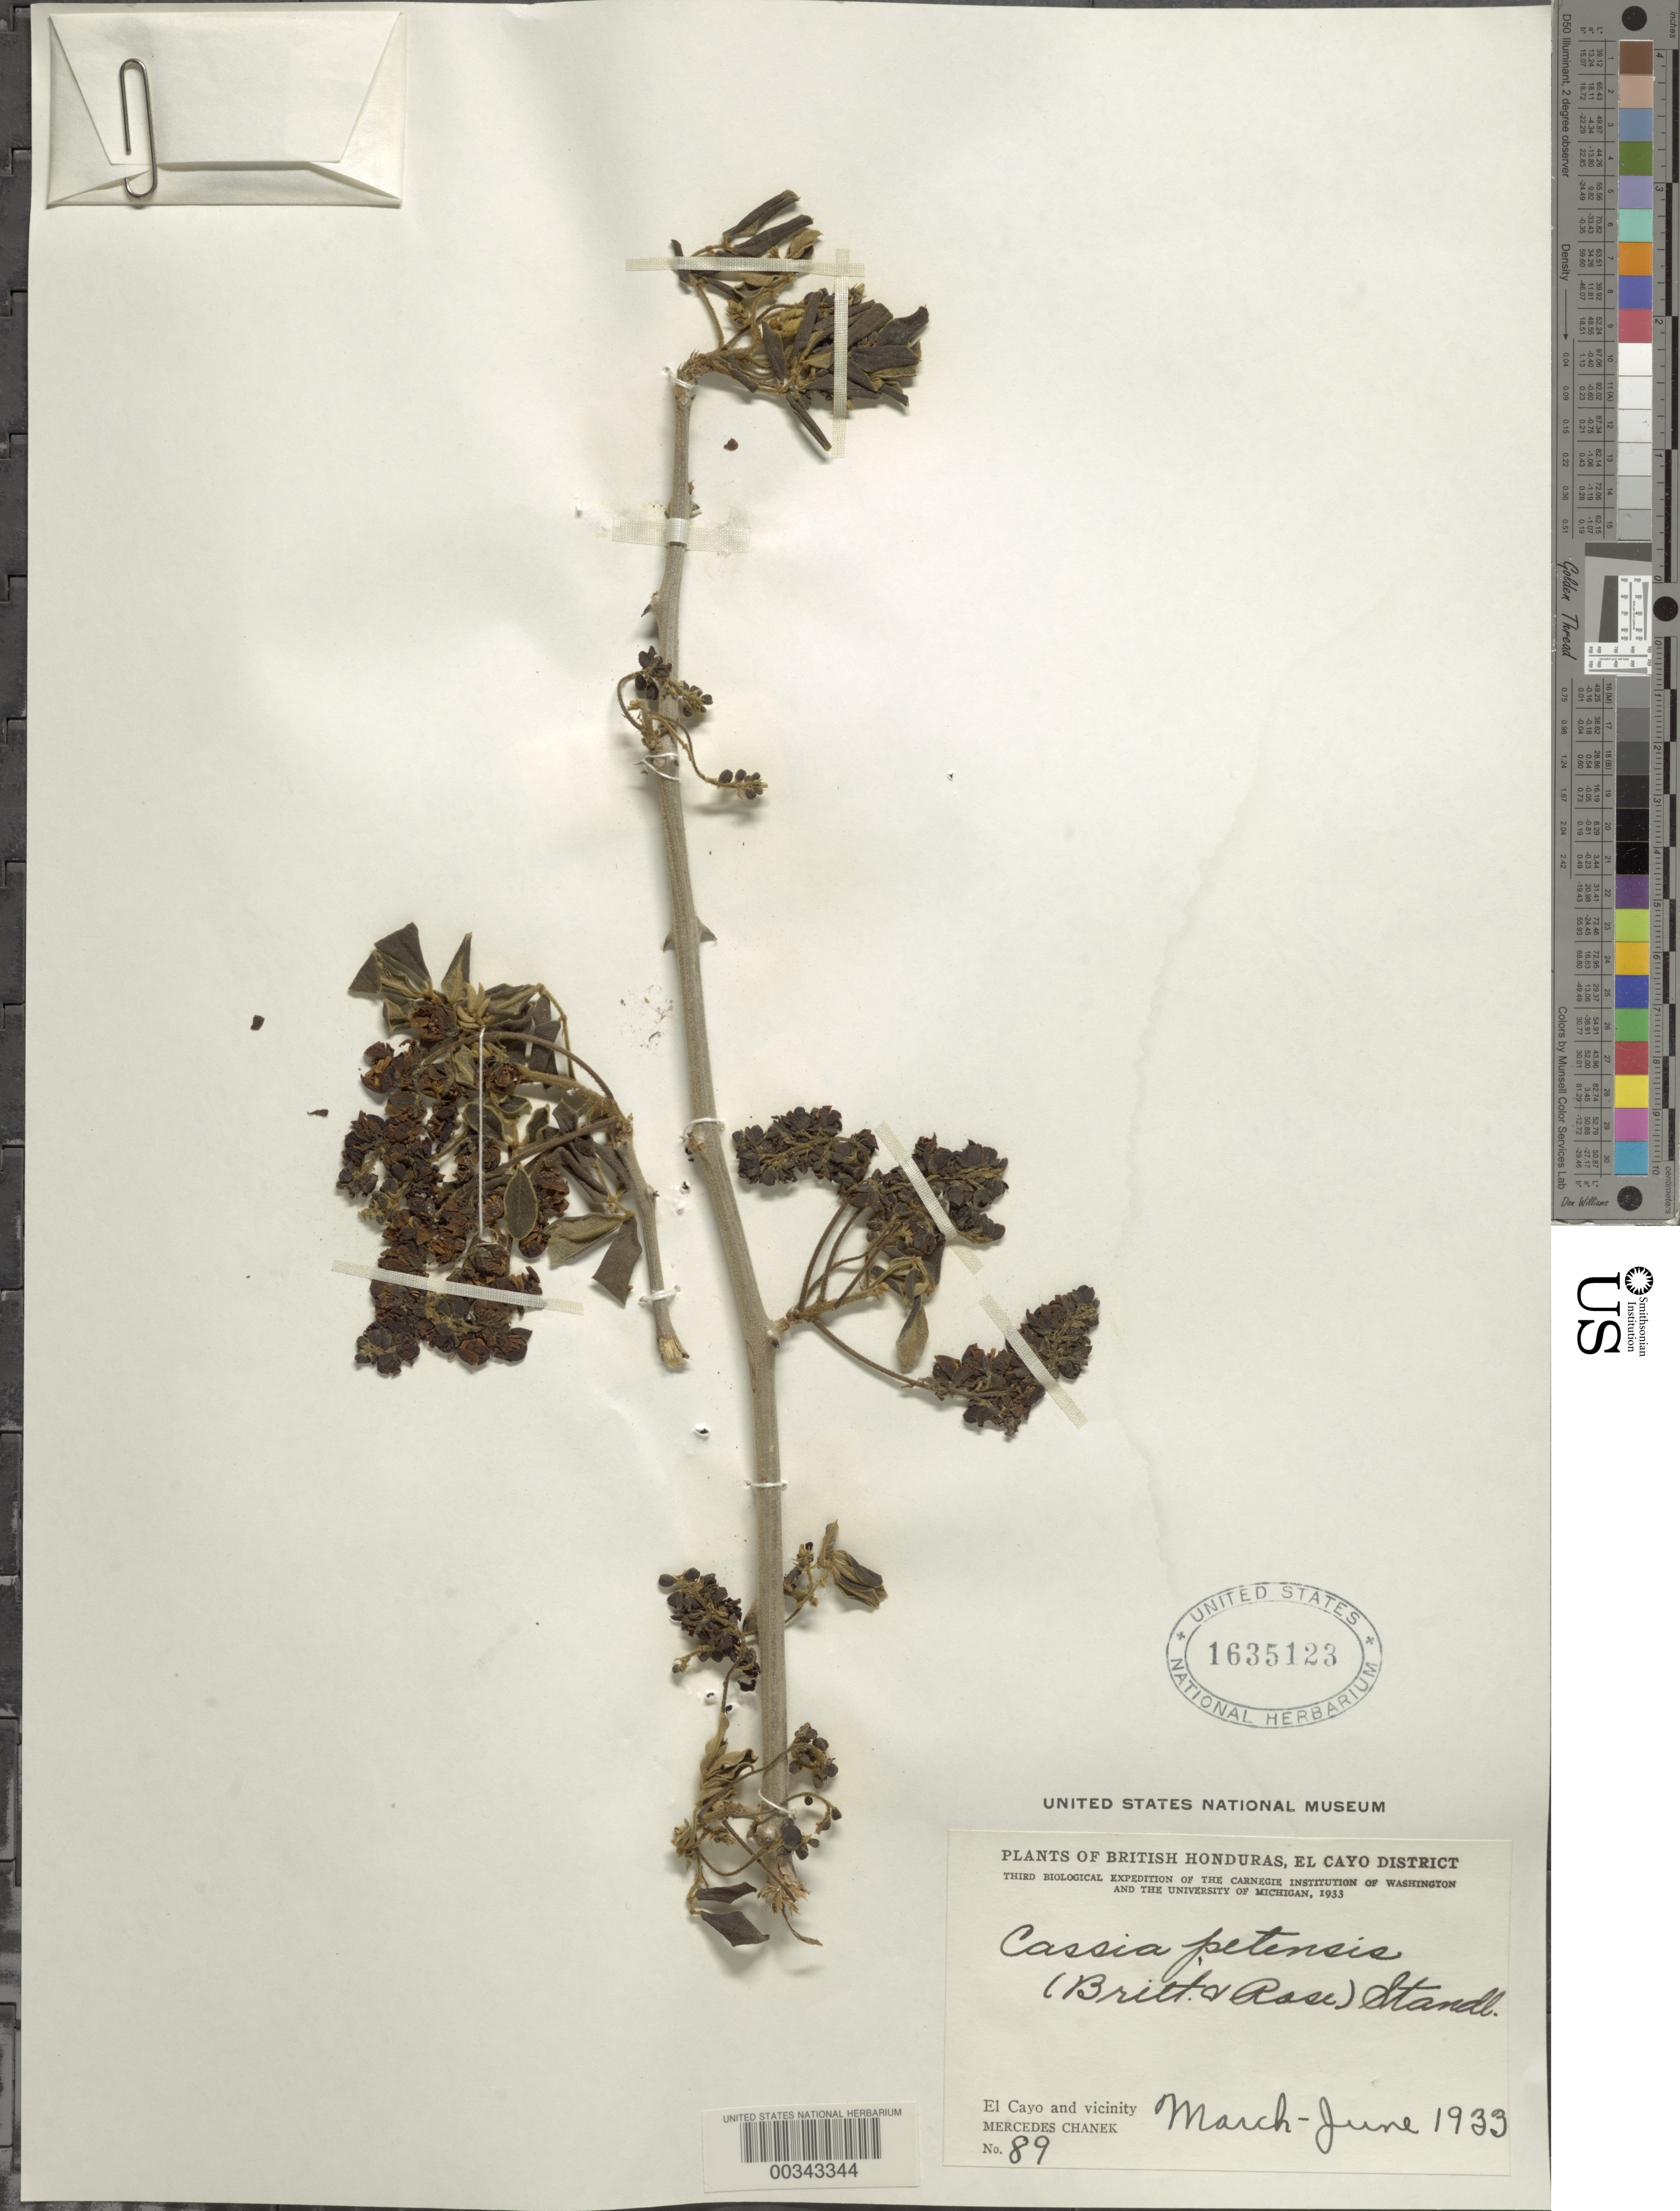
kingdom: Plantae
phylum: Tracheophyta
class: Magnoliopsida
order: Fabales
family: Fabaceae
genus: Senna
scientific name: Senna peralteana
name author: (Kunth) H.S. Irwin & Barneby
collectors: M. Chanek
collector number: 89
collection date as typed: Mar 1933 to -- Jun 1933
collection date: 1933-03/1933-06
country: Belize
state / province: Cayo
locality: El Cayo and vicinity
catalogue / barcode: US 1635123